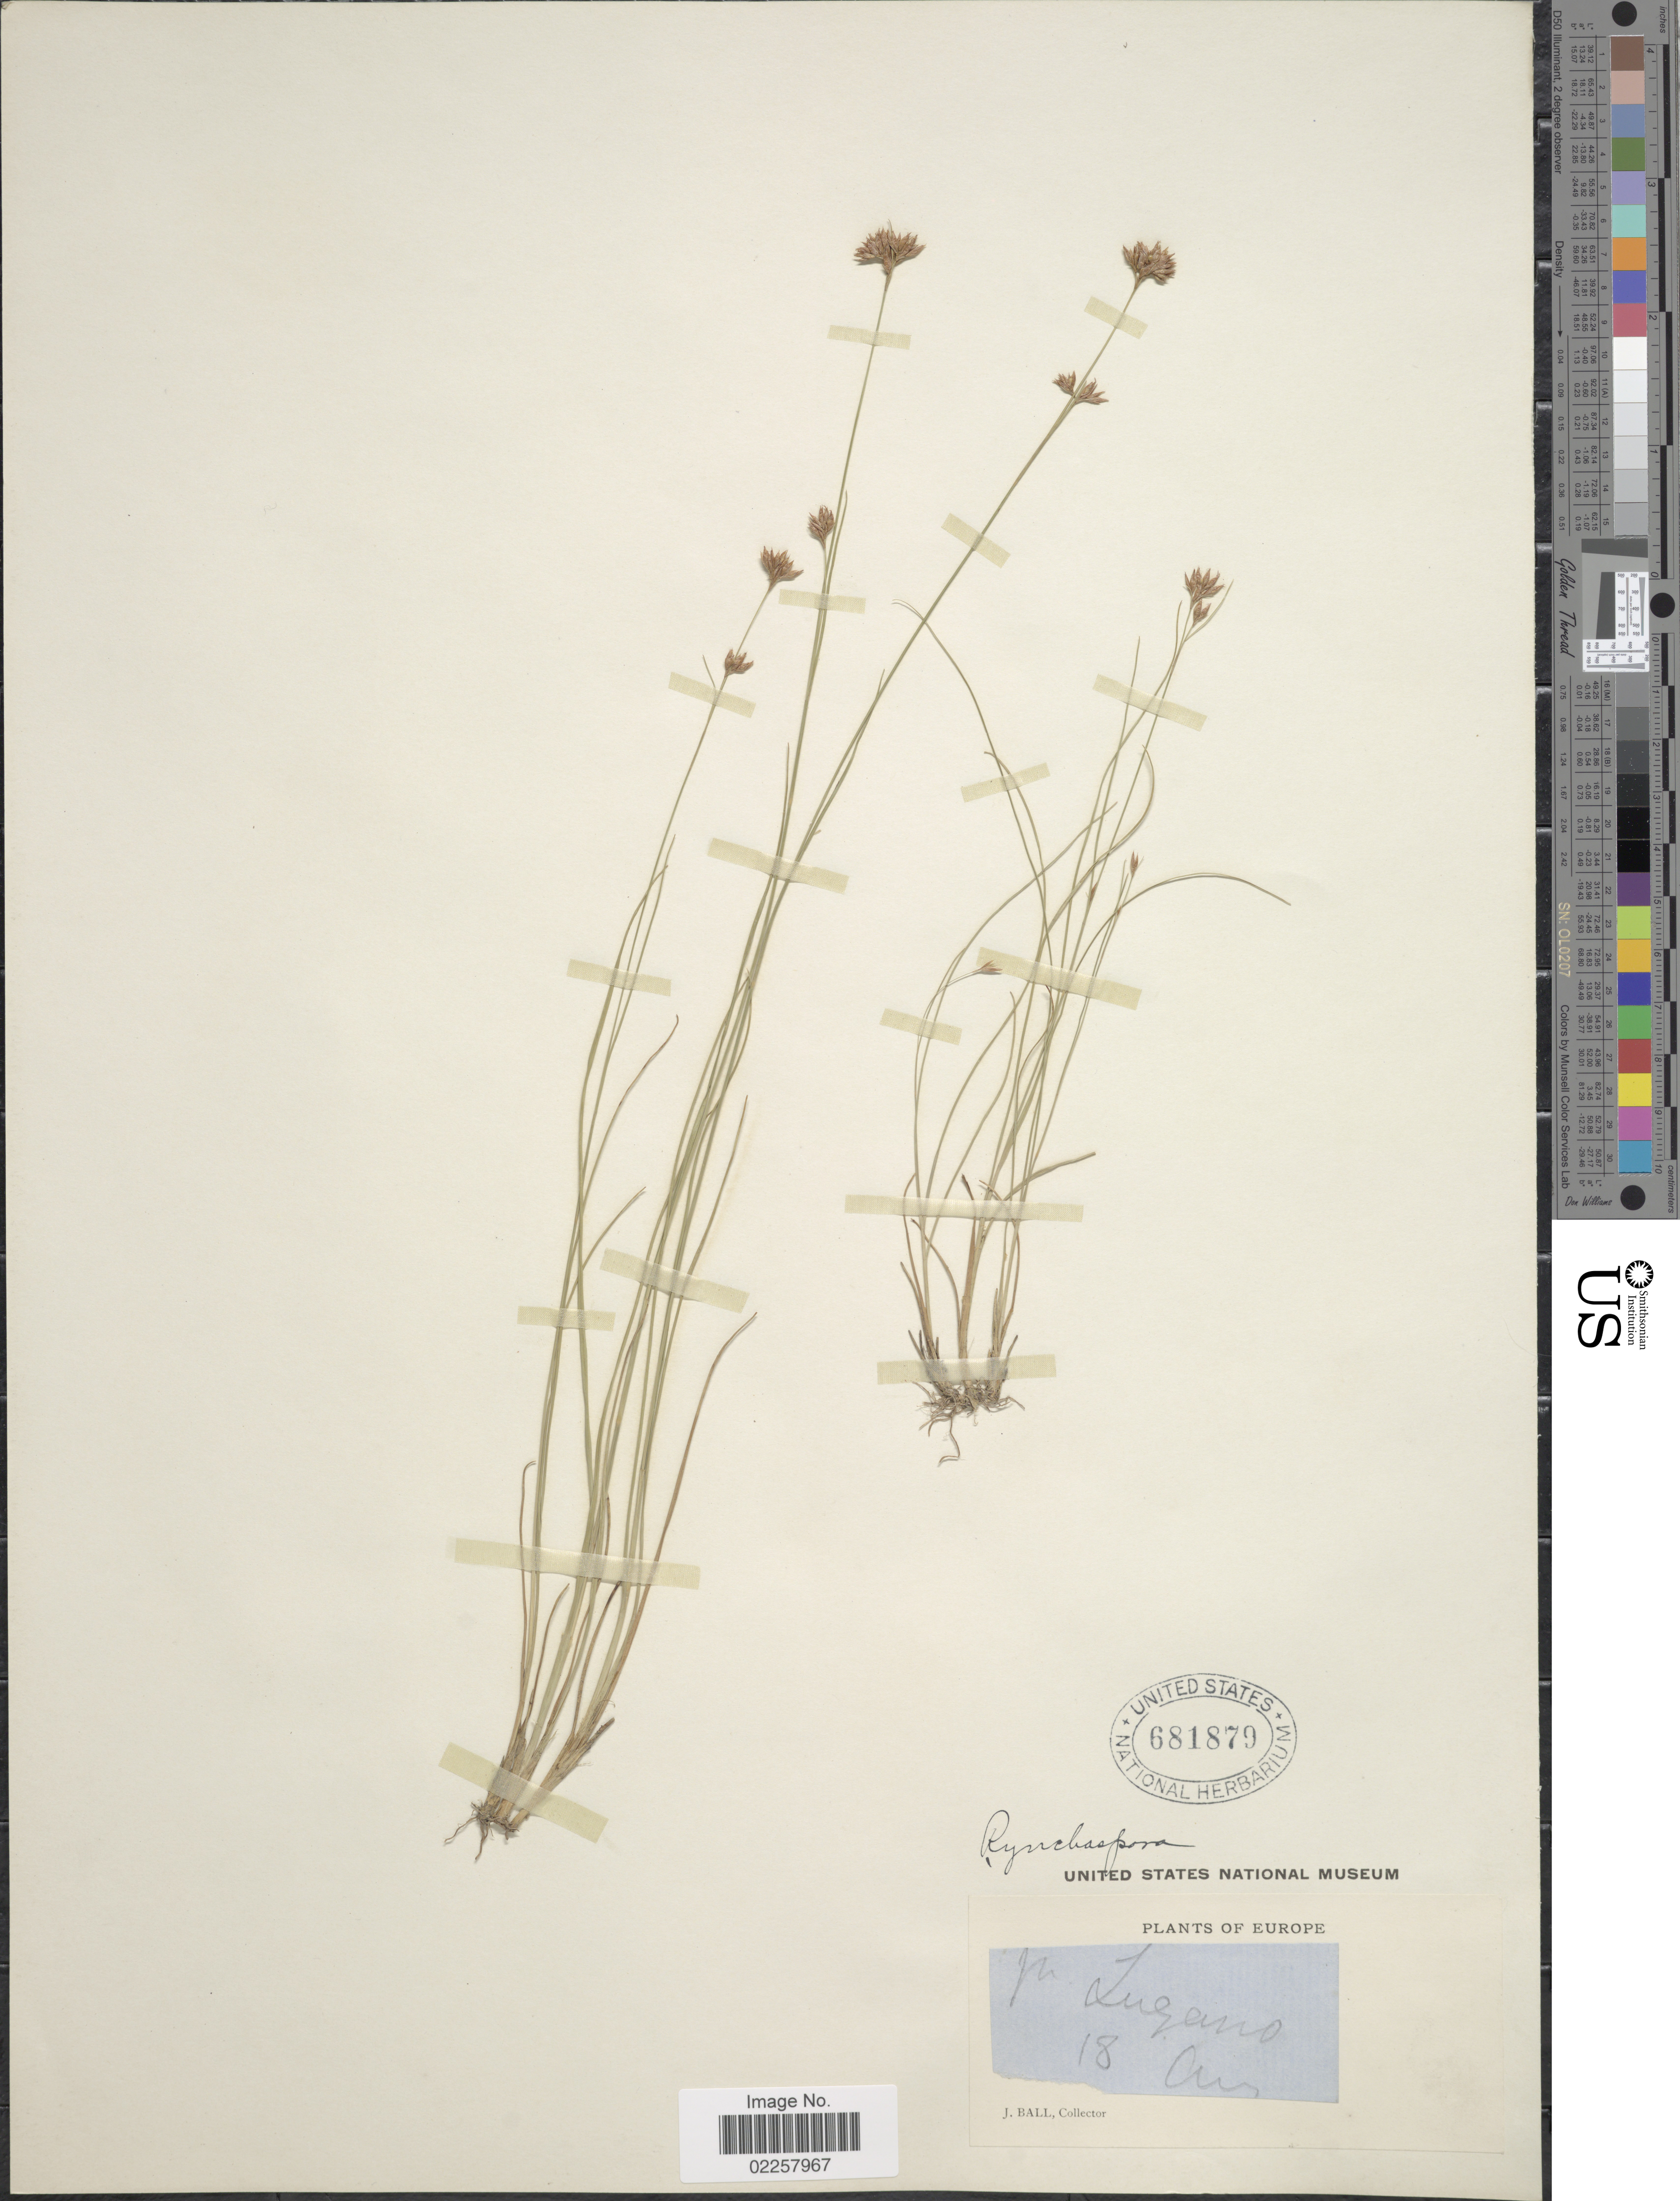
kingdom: Plantae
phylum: Tracheophyta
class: Liliopsida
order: Poales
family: Cyperaceae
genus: Rhynchospora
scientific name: Rhynchospora fusca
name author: (L.) W.T. Aiton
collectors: J. Ball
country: Switzerland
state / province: Ticino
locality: Europe, Lugano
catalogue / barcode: US 681879